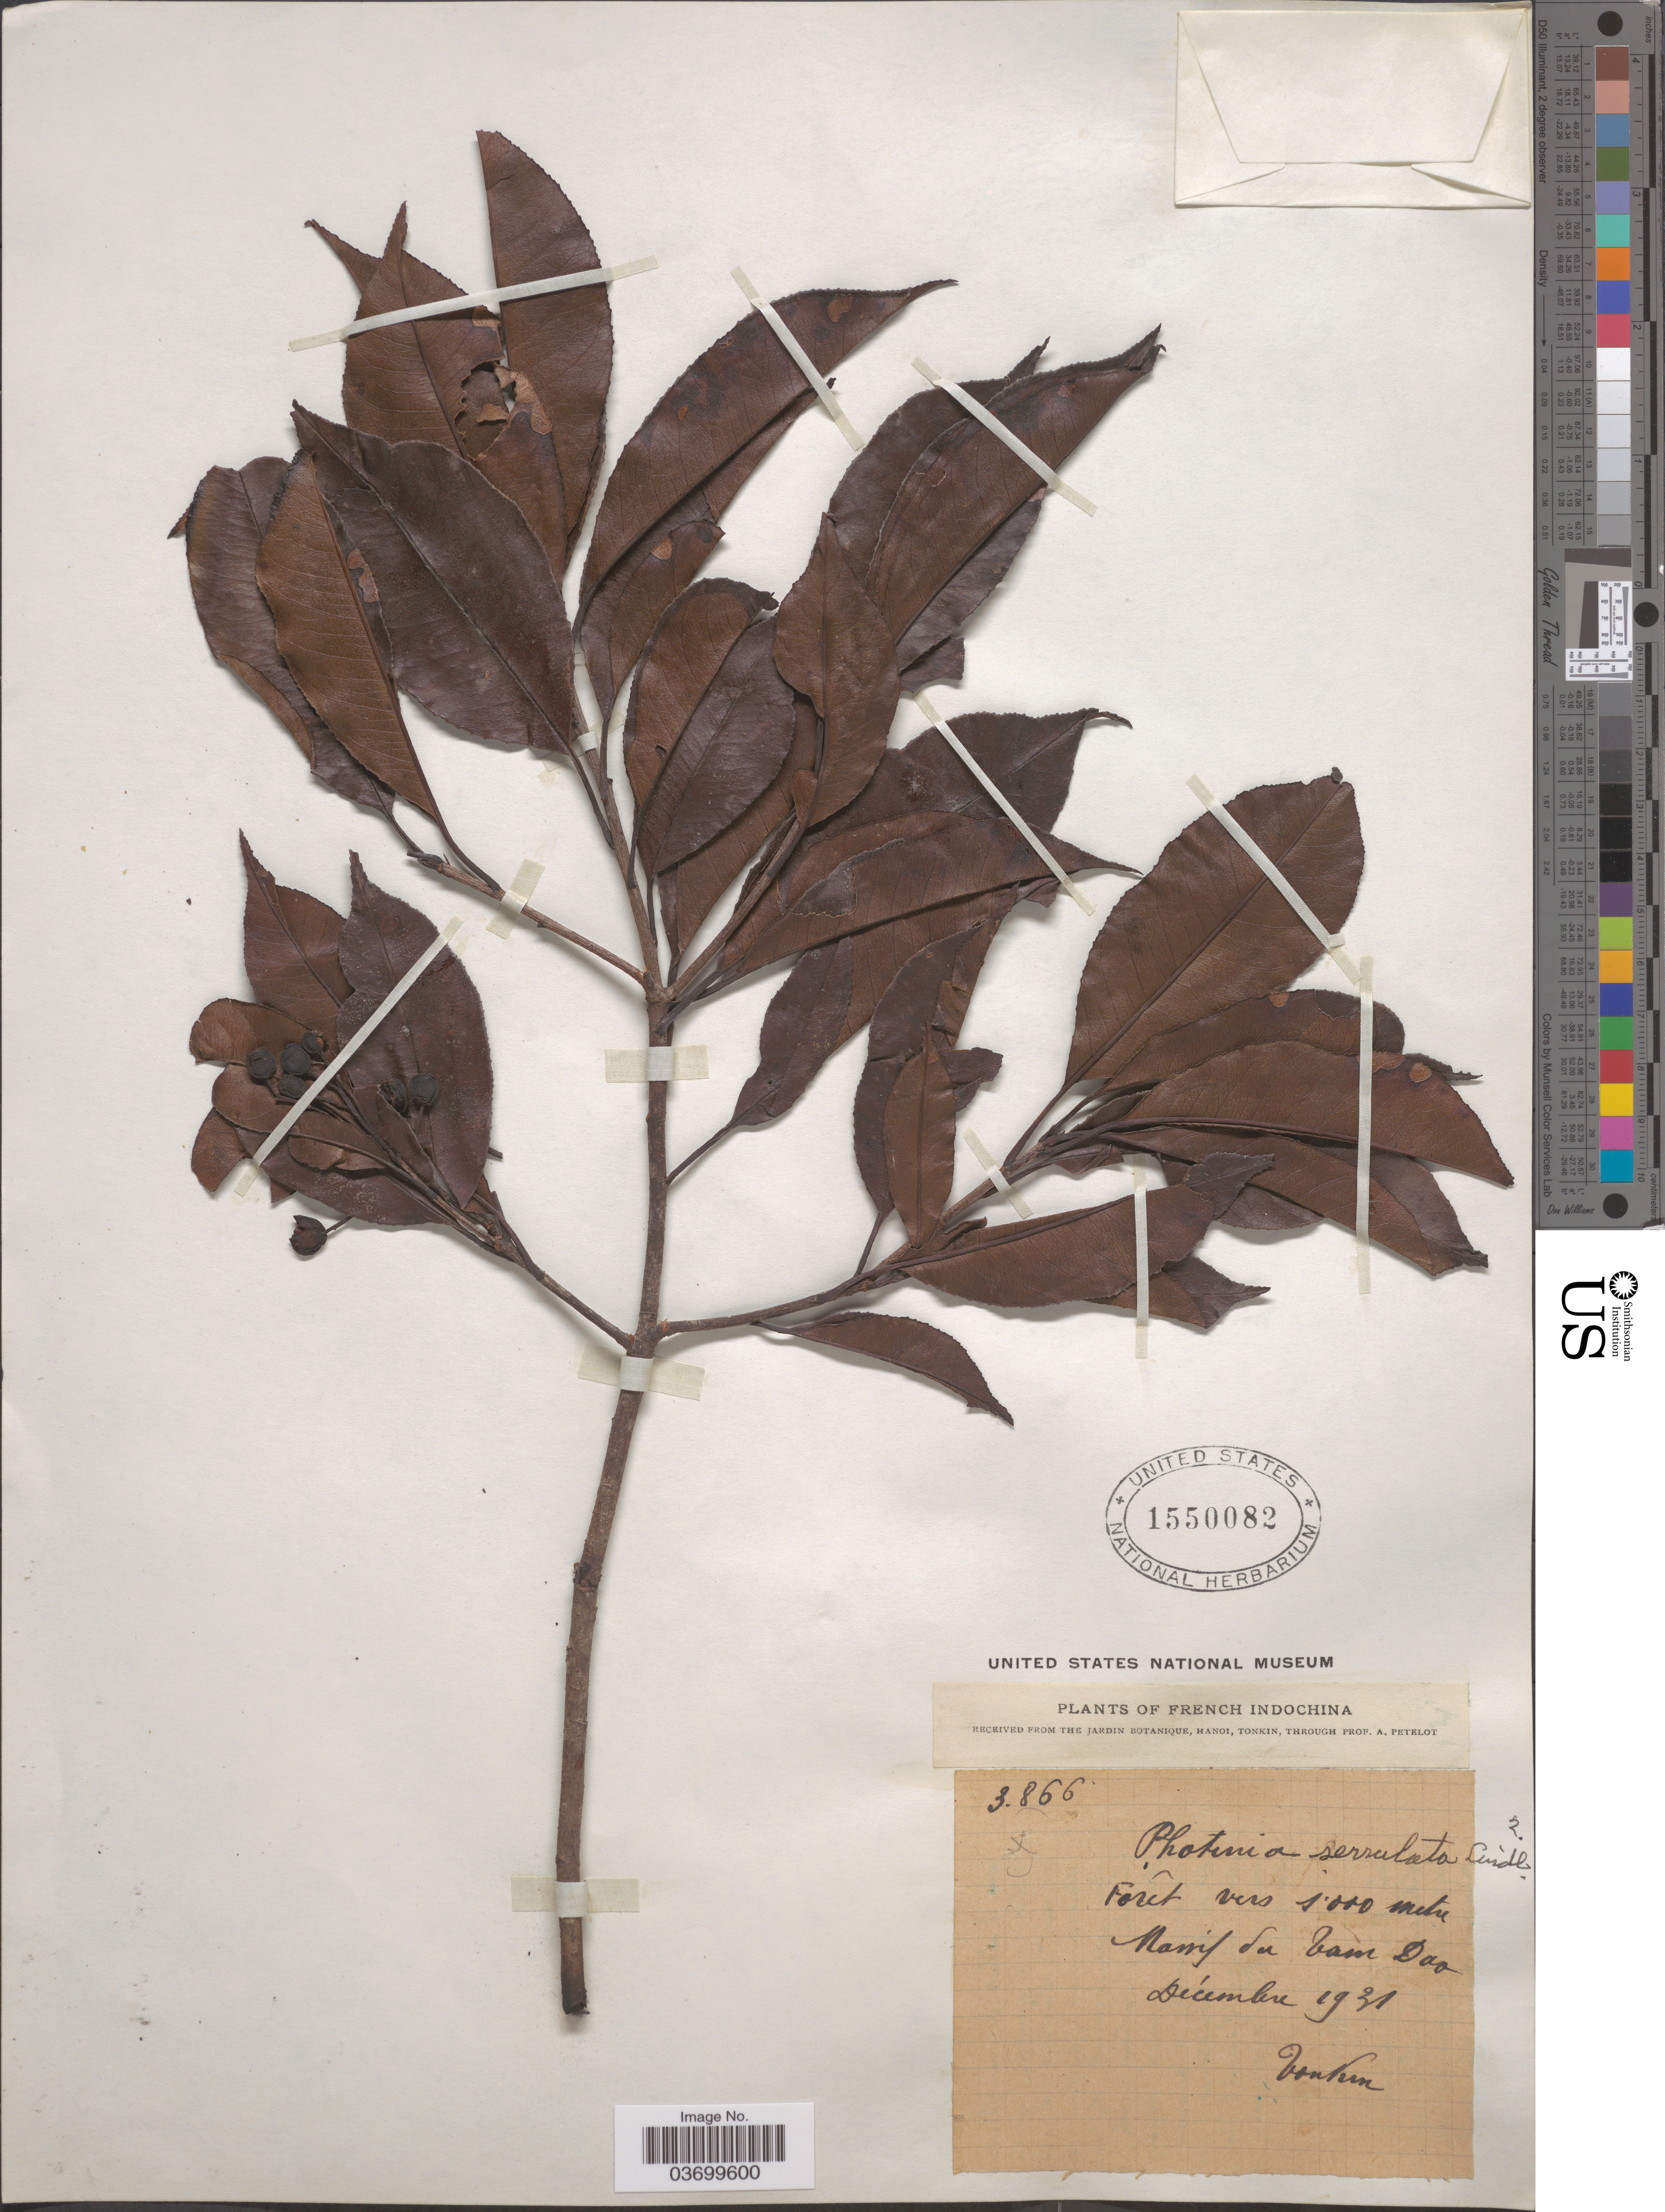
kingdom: Plantae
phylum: Tracheophyta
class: Magnoliopsida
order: Rosales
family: Rosaceae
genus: Photinia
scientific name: Photinia serrulata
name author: Franch. & Sav.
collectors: P. A. Pételot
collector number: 3866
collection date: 1931-12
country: Vietnam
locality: French Indochina. Massif du Tam Dao.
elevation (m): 1000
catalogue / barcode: US 1550082